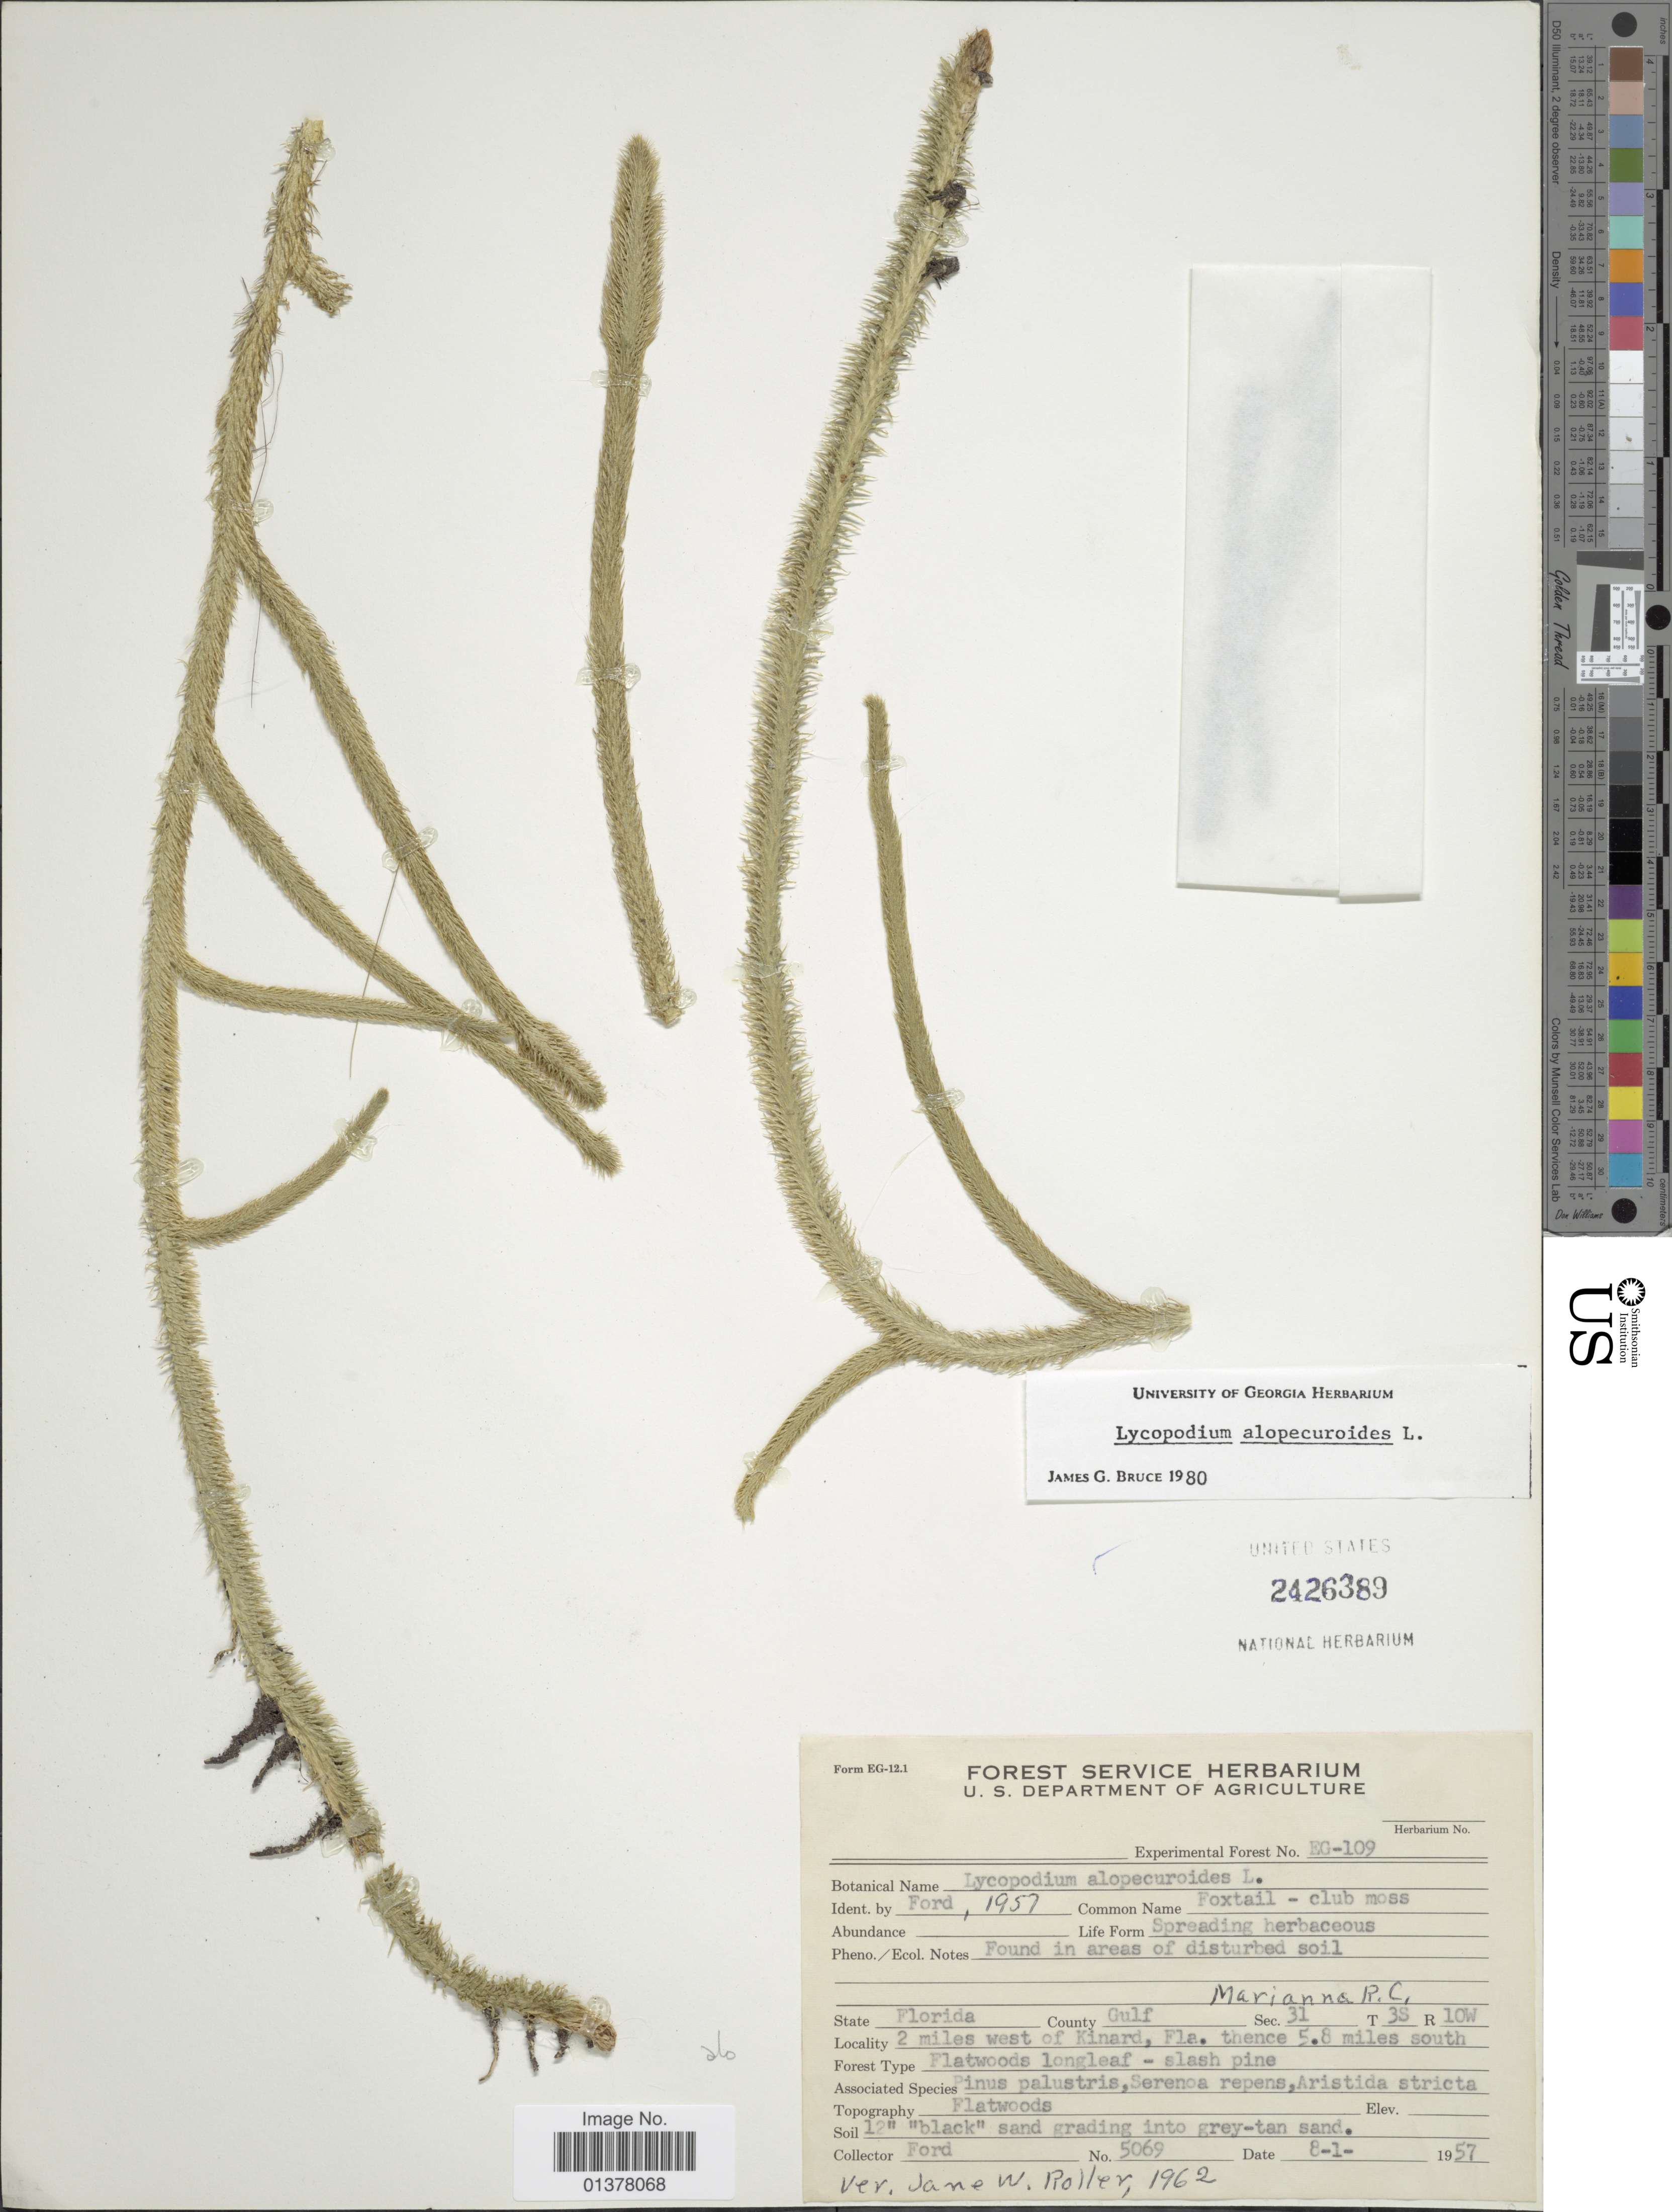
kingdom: Plantae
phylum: Tracheophyta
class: Lycopodiopsida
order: Lycopodiales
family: Lycopodiaceae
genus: Lycopodiella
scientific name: Lycopodiella alopecuroides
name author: (L.) Cranfill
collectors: -. Ford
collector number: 5069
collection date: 1957-01-08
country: United States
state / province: Florida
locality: County Gulf, 2 miles west of Kinard, Fla. thence 5.8 miles south, sec. 31 T3S R10W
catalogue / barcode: US 2426389